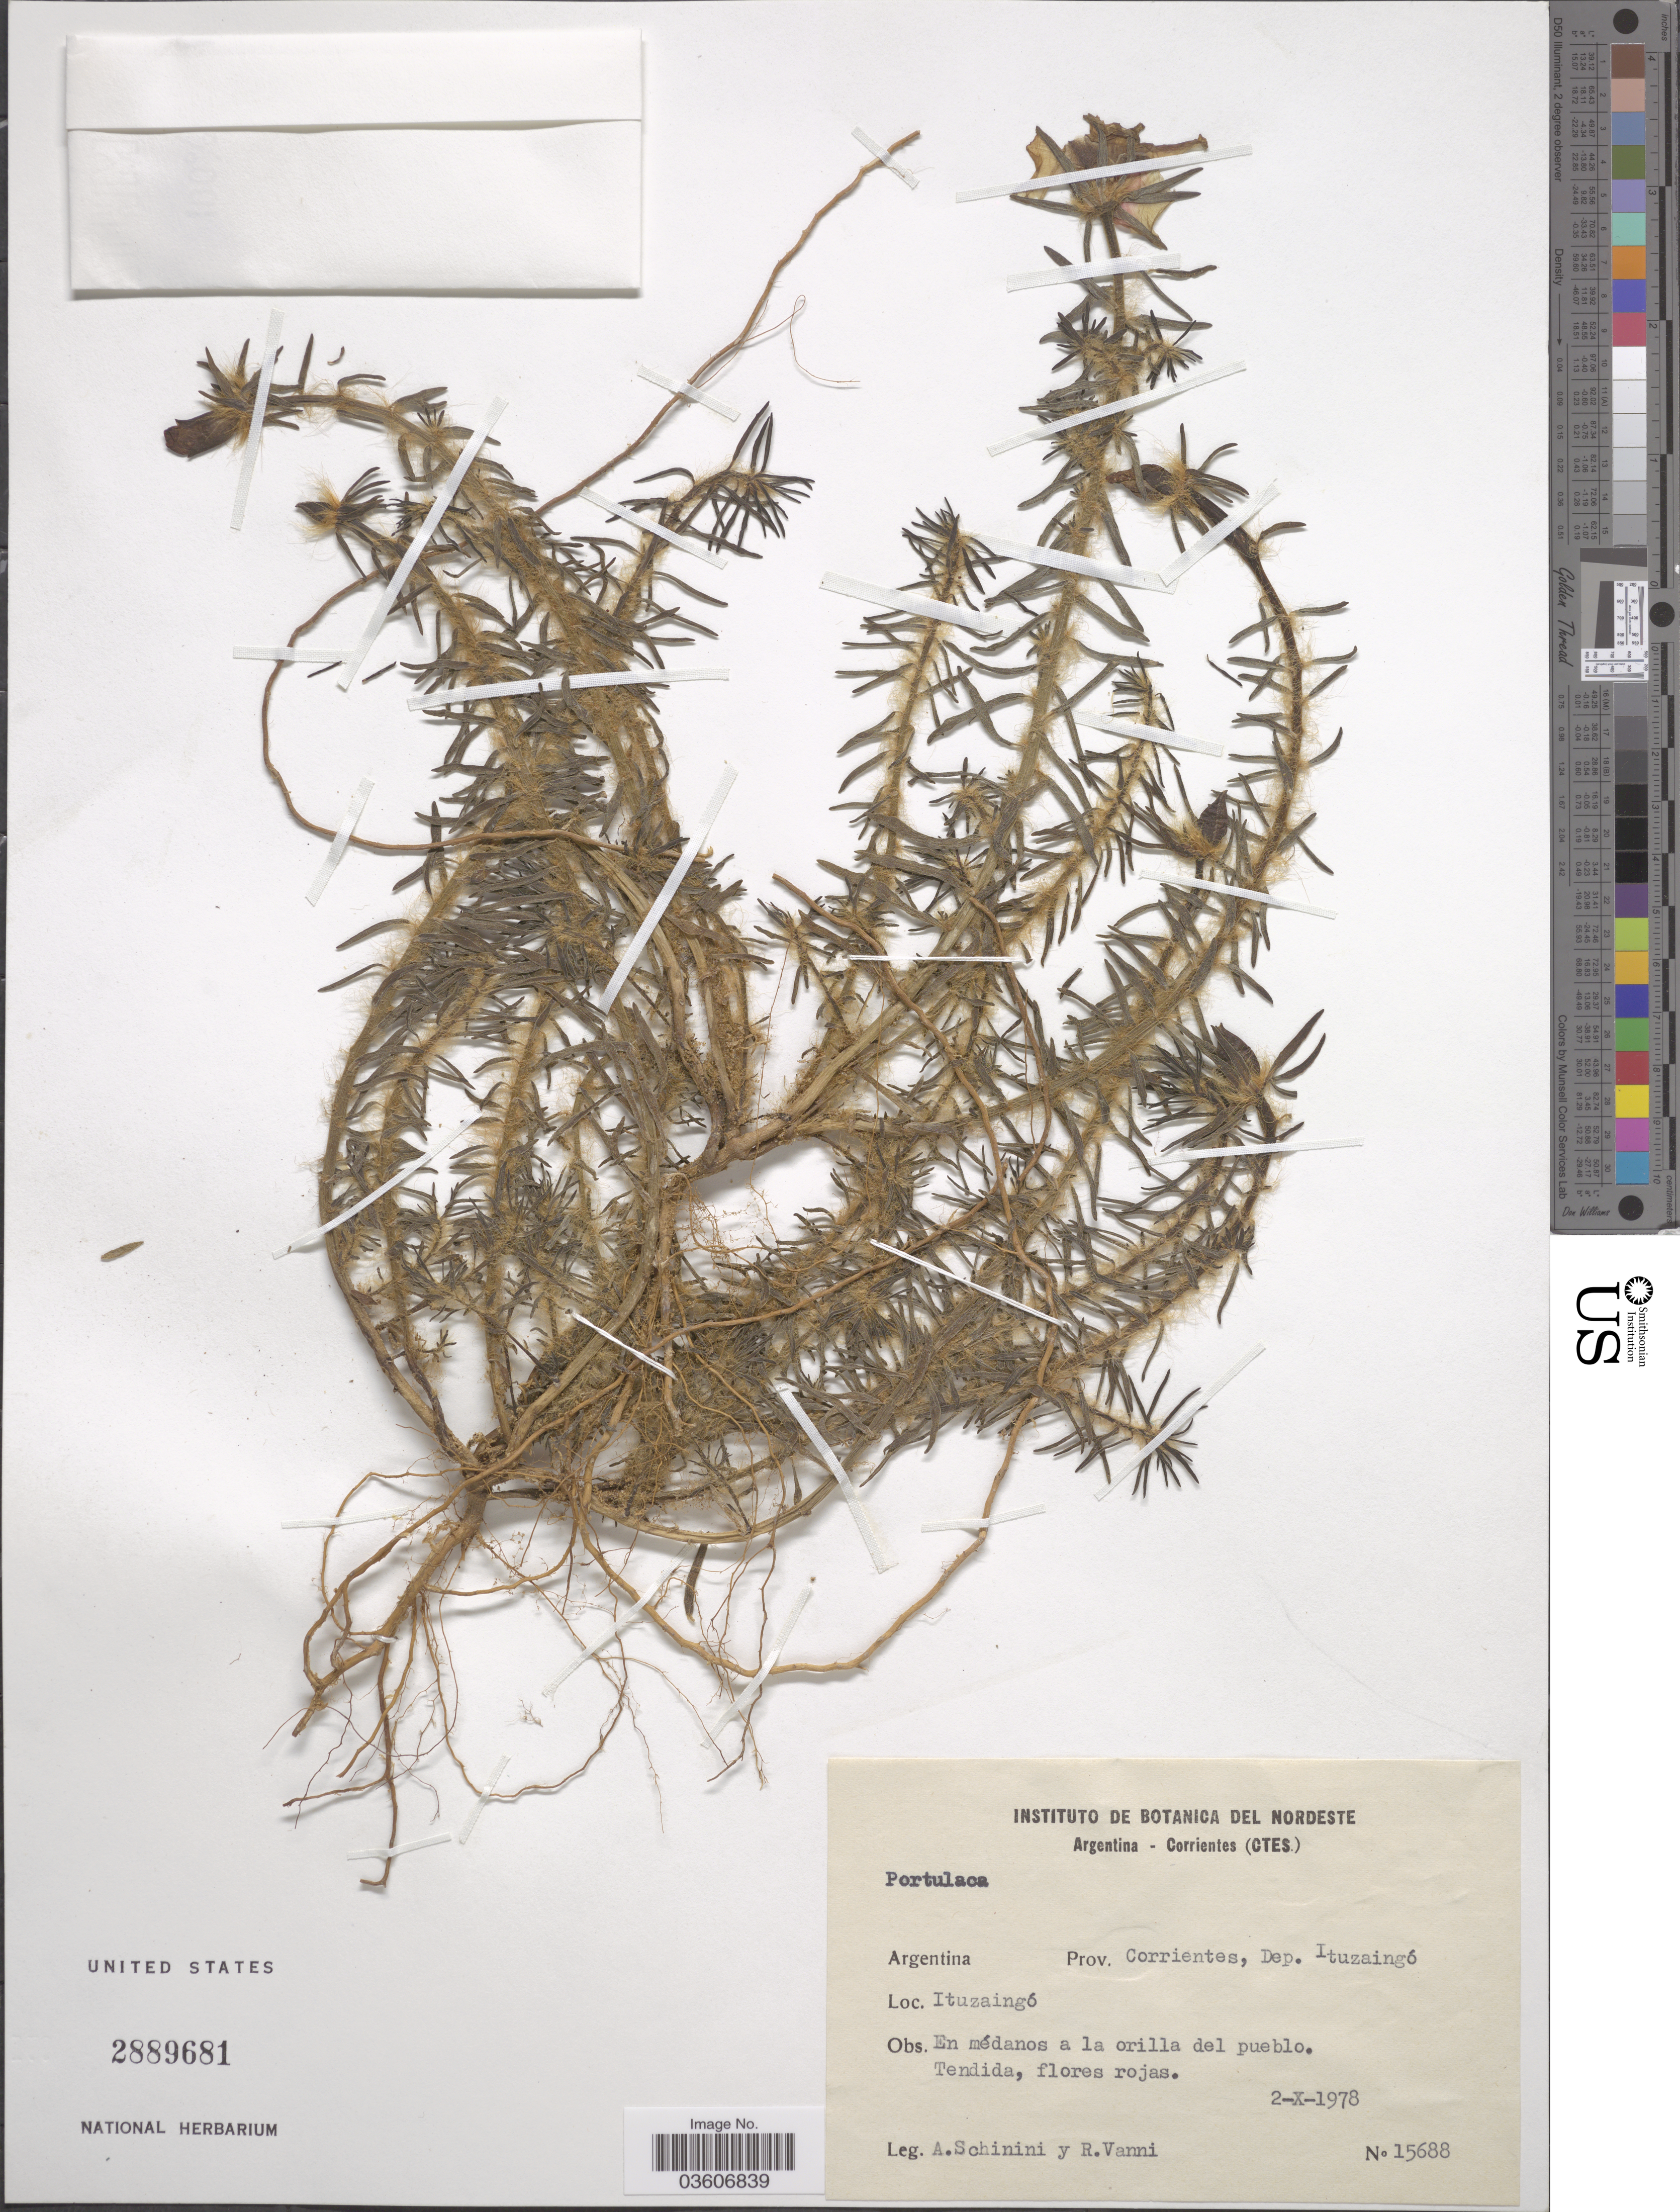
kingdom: Plantae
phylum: Tracheophyta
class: Magnoliopsida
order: Caryophyllales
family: Portulacaceae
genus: Portulaca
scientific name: Portulaca sp.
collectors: A. Schinini & R. Vanni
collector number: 15688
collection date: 1978-10-02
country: Argentina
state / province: Corrientes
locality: Dep. Ituzaingó. Ituzaingó.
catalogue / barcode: US 2889681